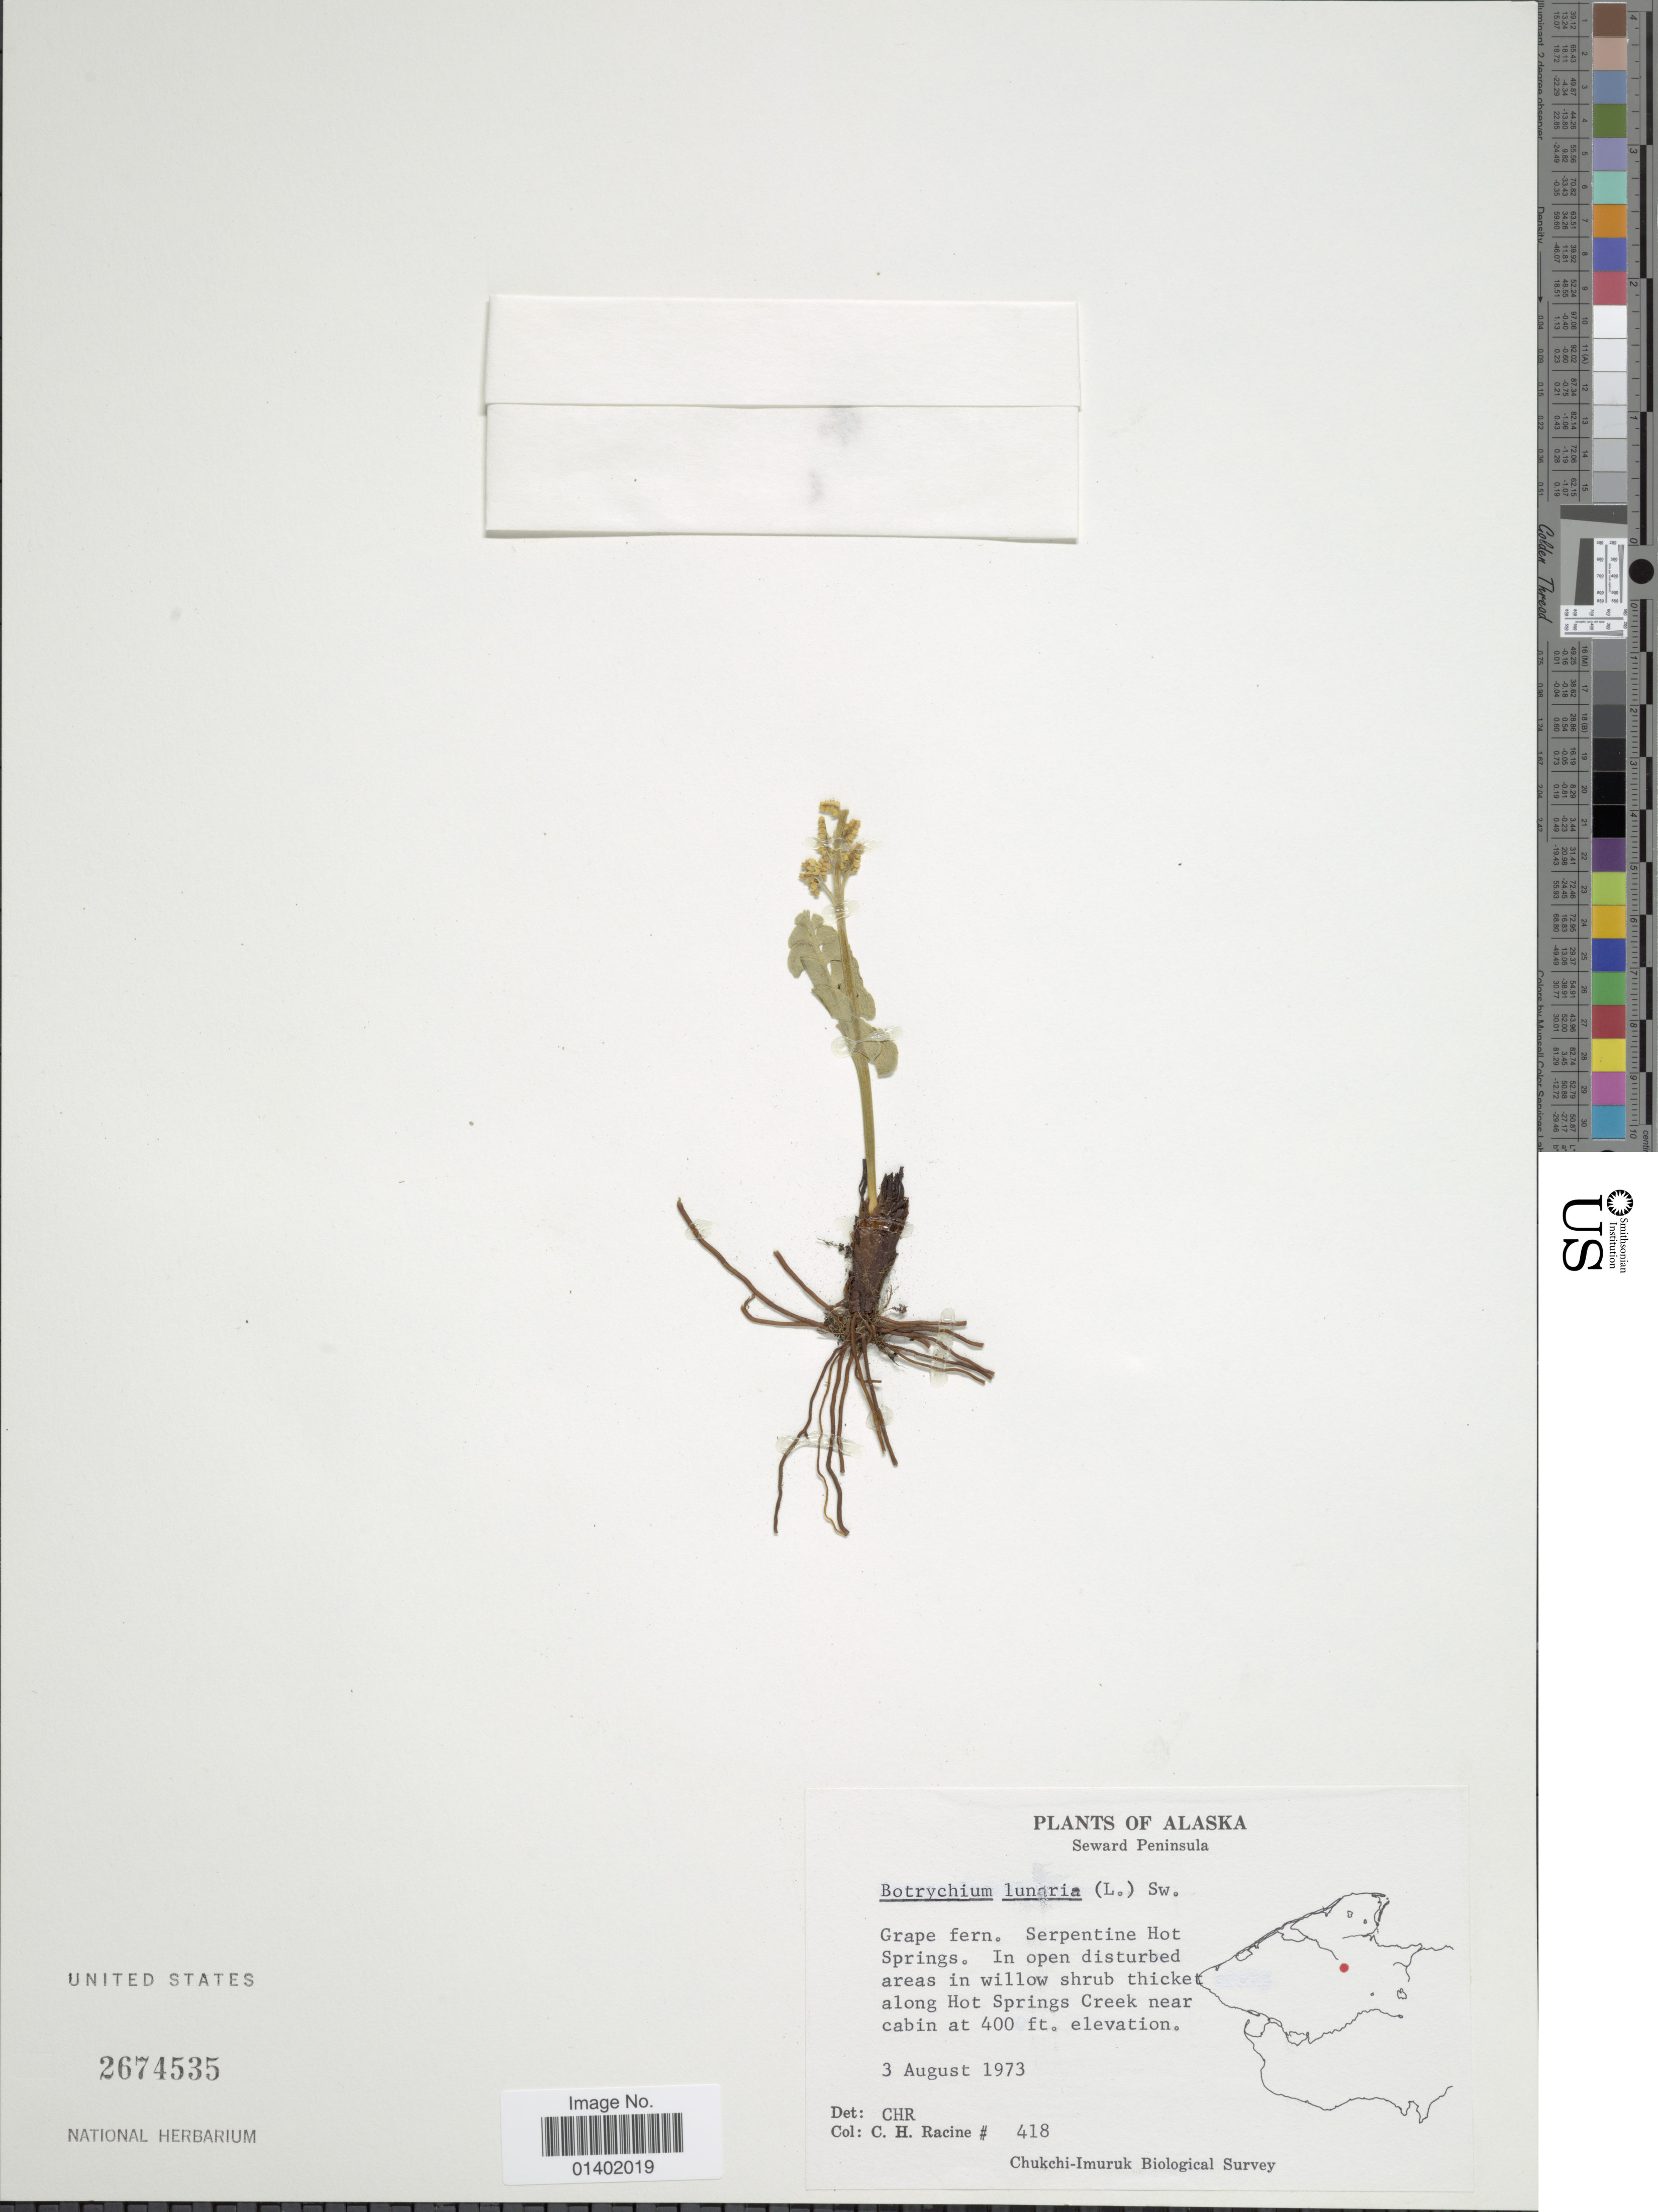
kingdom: Plantae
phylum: Tracheophyta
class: Polypodiopsida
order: Ophioglossales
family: Ophioglossaceae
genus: Botrychium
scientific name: Botrychium lunaria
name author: (L.) Sw.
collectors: C. Racine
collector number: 418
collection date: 1973-08-03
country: United States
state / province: Alaska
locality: Seward Peninsula, Grape fern. Serpentine Hot Springs. In open disturbed areas in willow scrub thicket along Hot Springs Creek near cabin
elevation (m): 122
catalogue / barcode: US 2674535